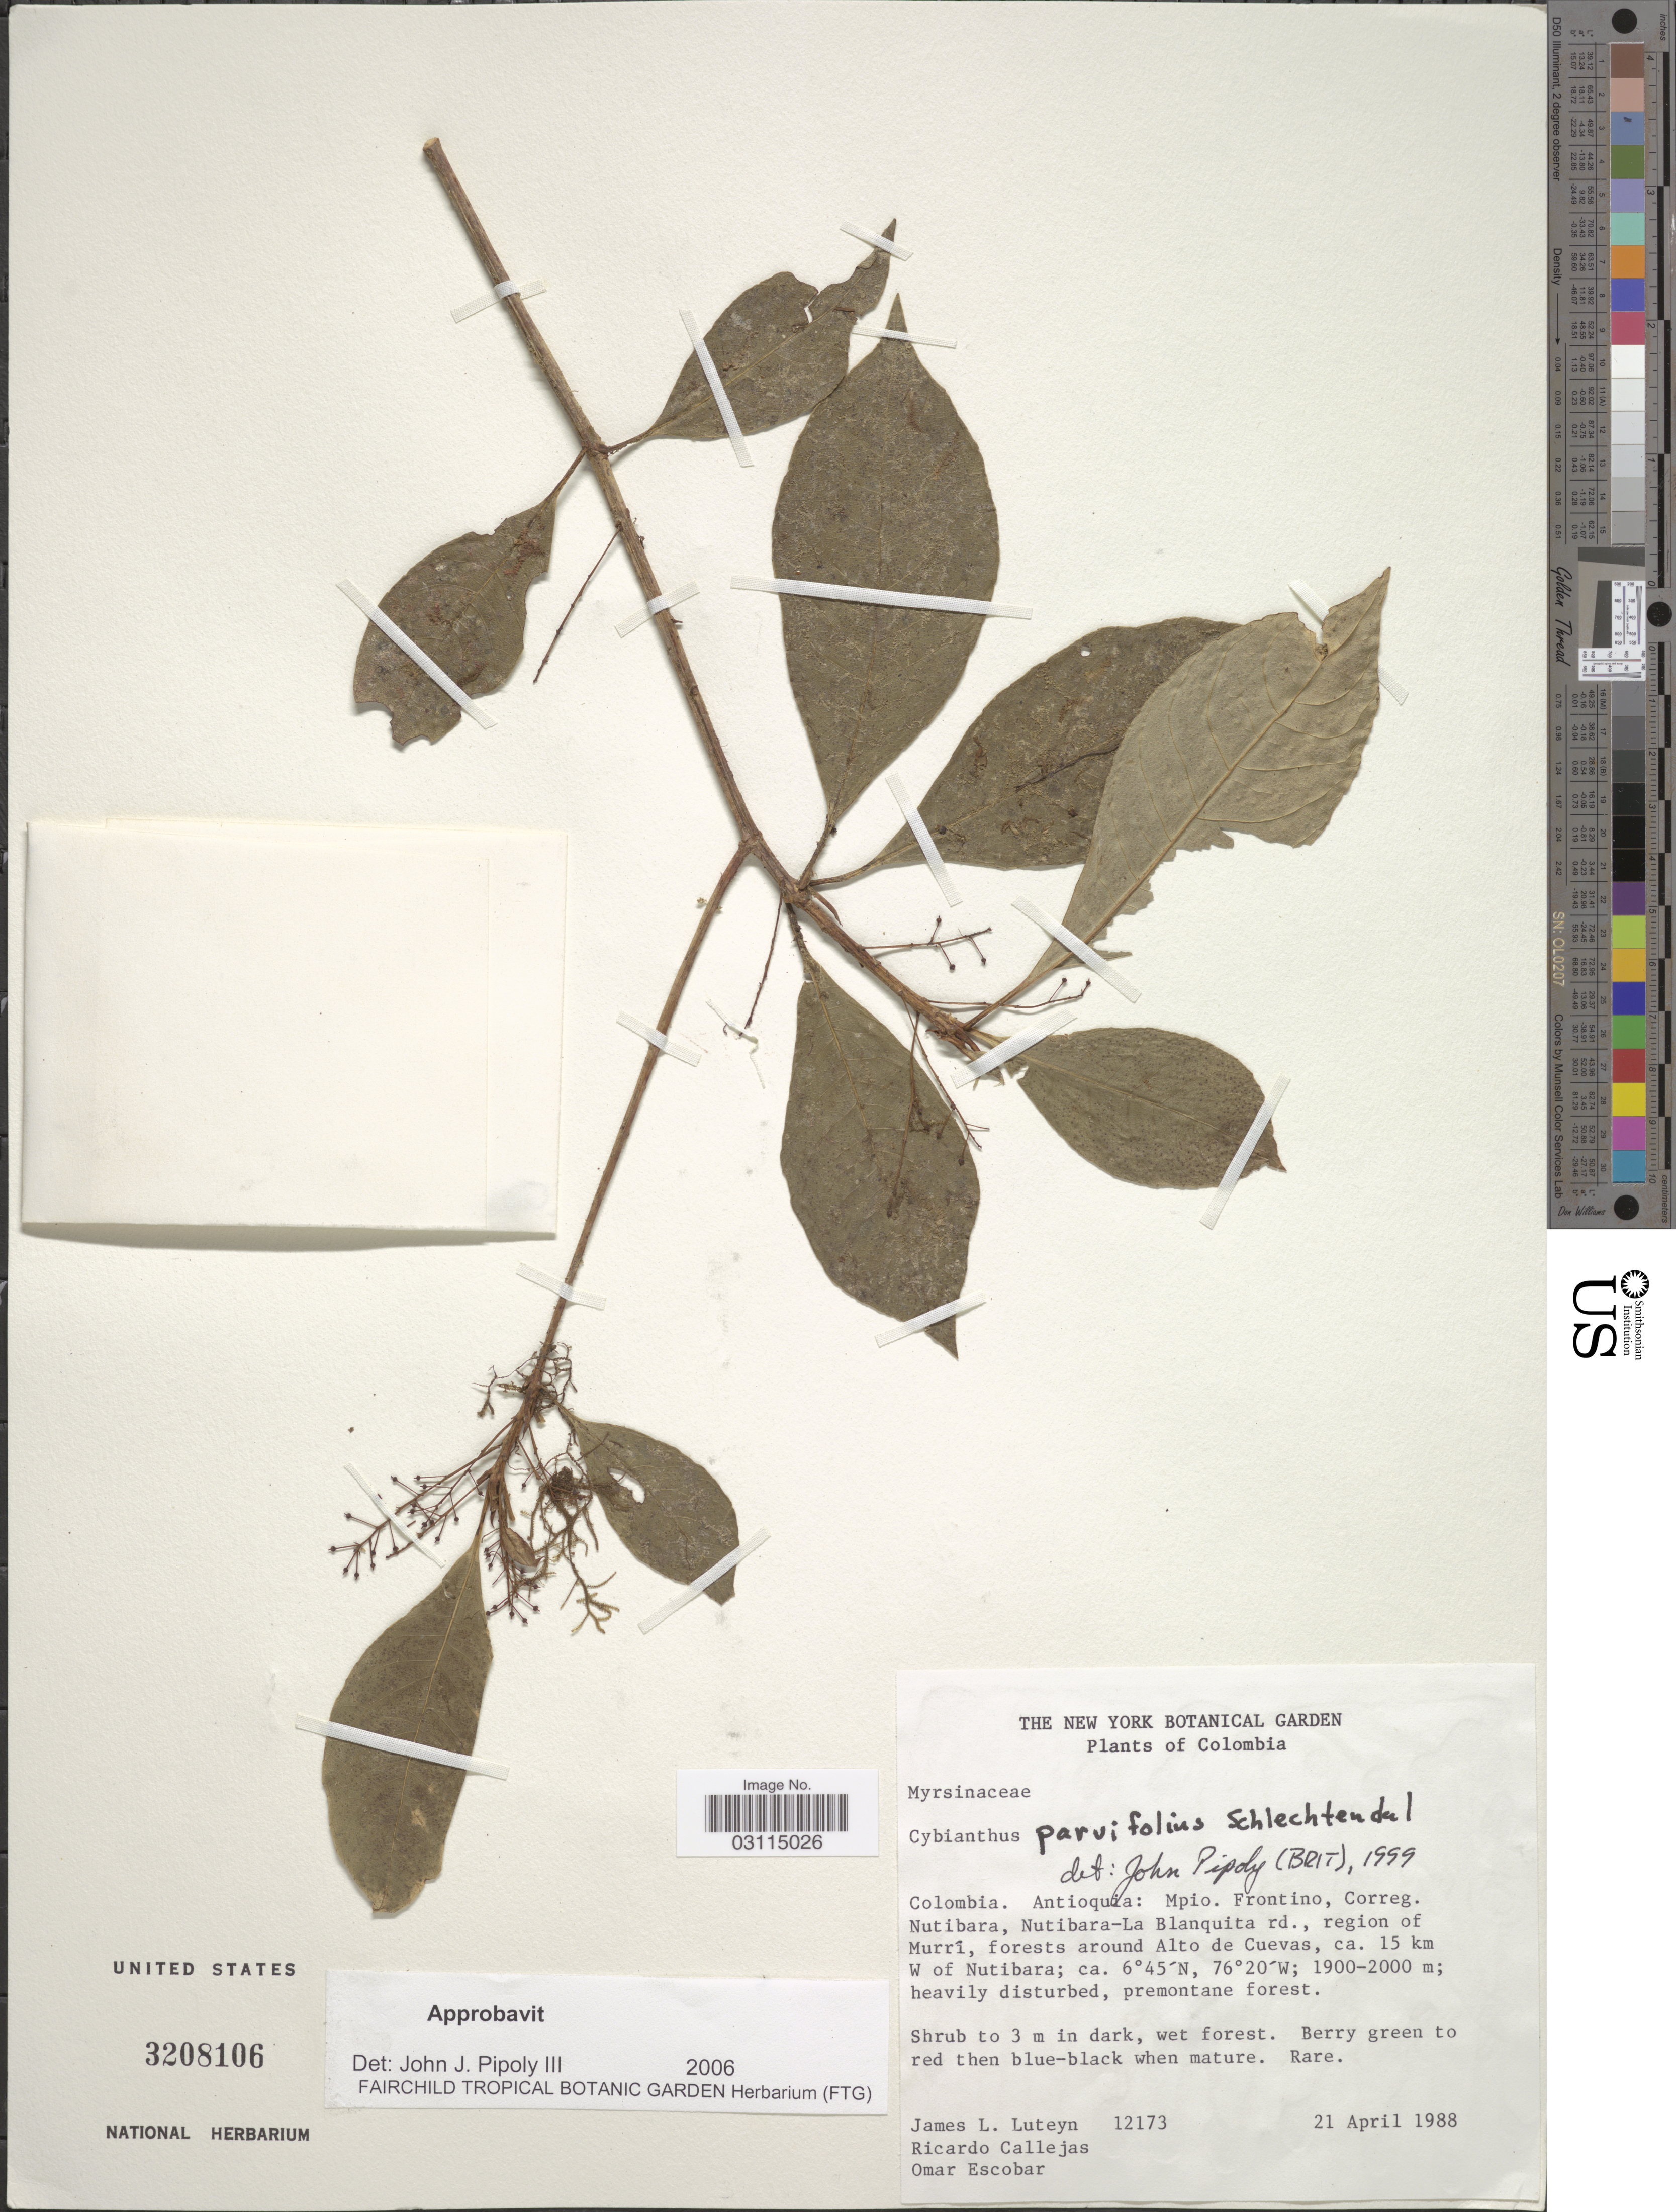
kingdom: Plantae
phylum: Tracheophyta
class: Magnoliopsida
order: Ericales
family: Primulaceae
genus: Cybianthus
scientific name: Cybianthus parvifolius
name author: Schltdl.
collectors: J. Luteyn, R. Callejas & O. D. Escobar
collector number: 12173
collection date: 1988-04-21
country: Colombia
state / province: Antioquia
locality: Mpio. Frontino, Correg. Nutibara, Nutibara-La Blanquita rd., region of Murri, forests around Alto de Cuevas, ca. 15 km W of Nutibara.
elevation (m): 1900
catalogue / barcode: US 3208106